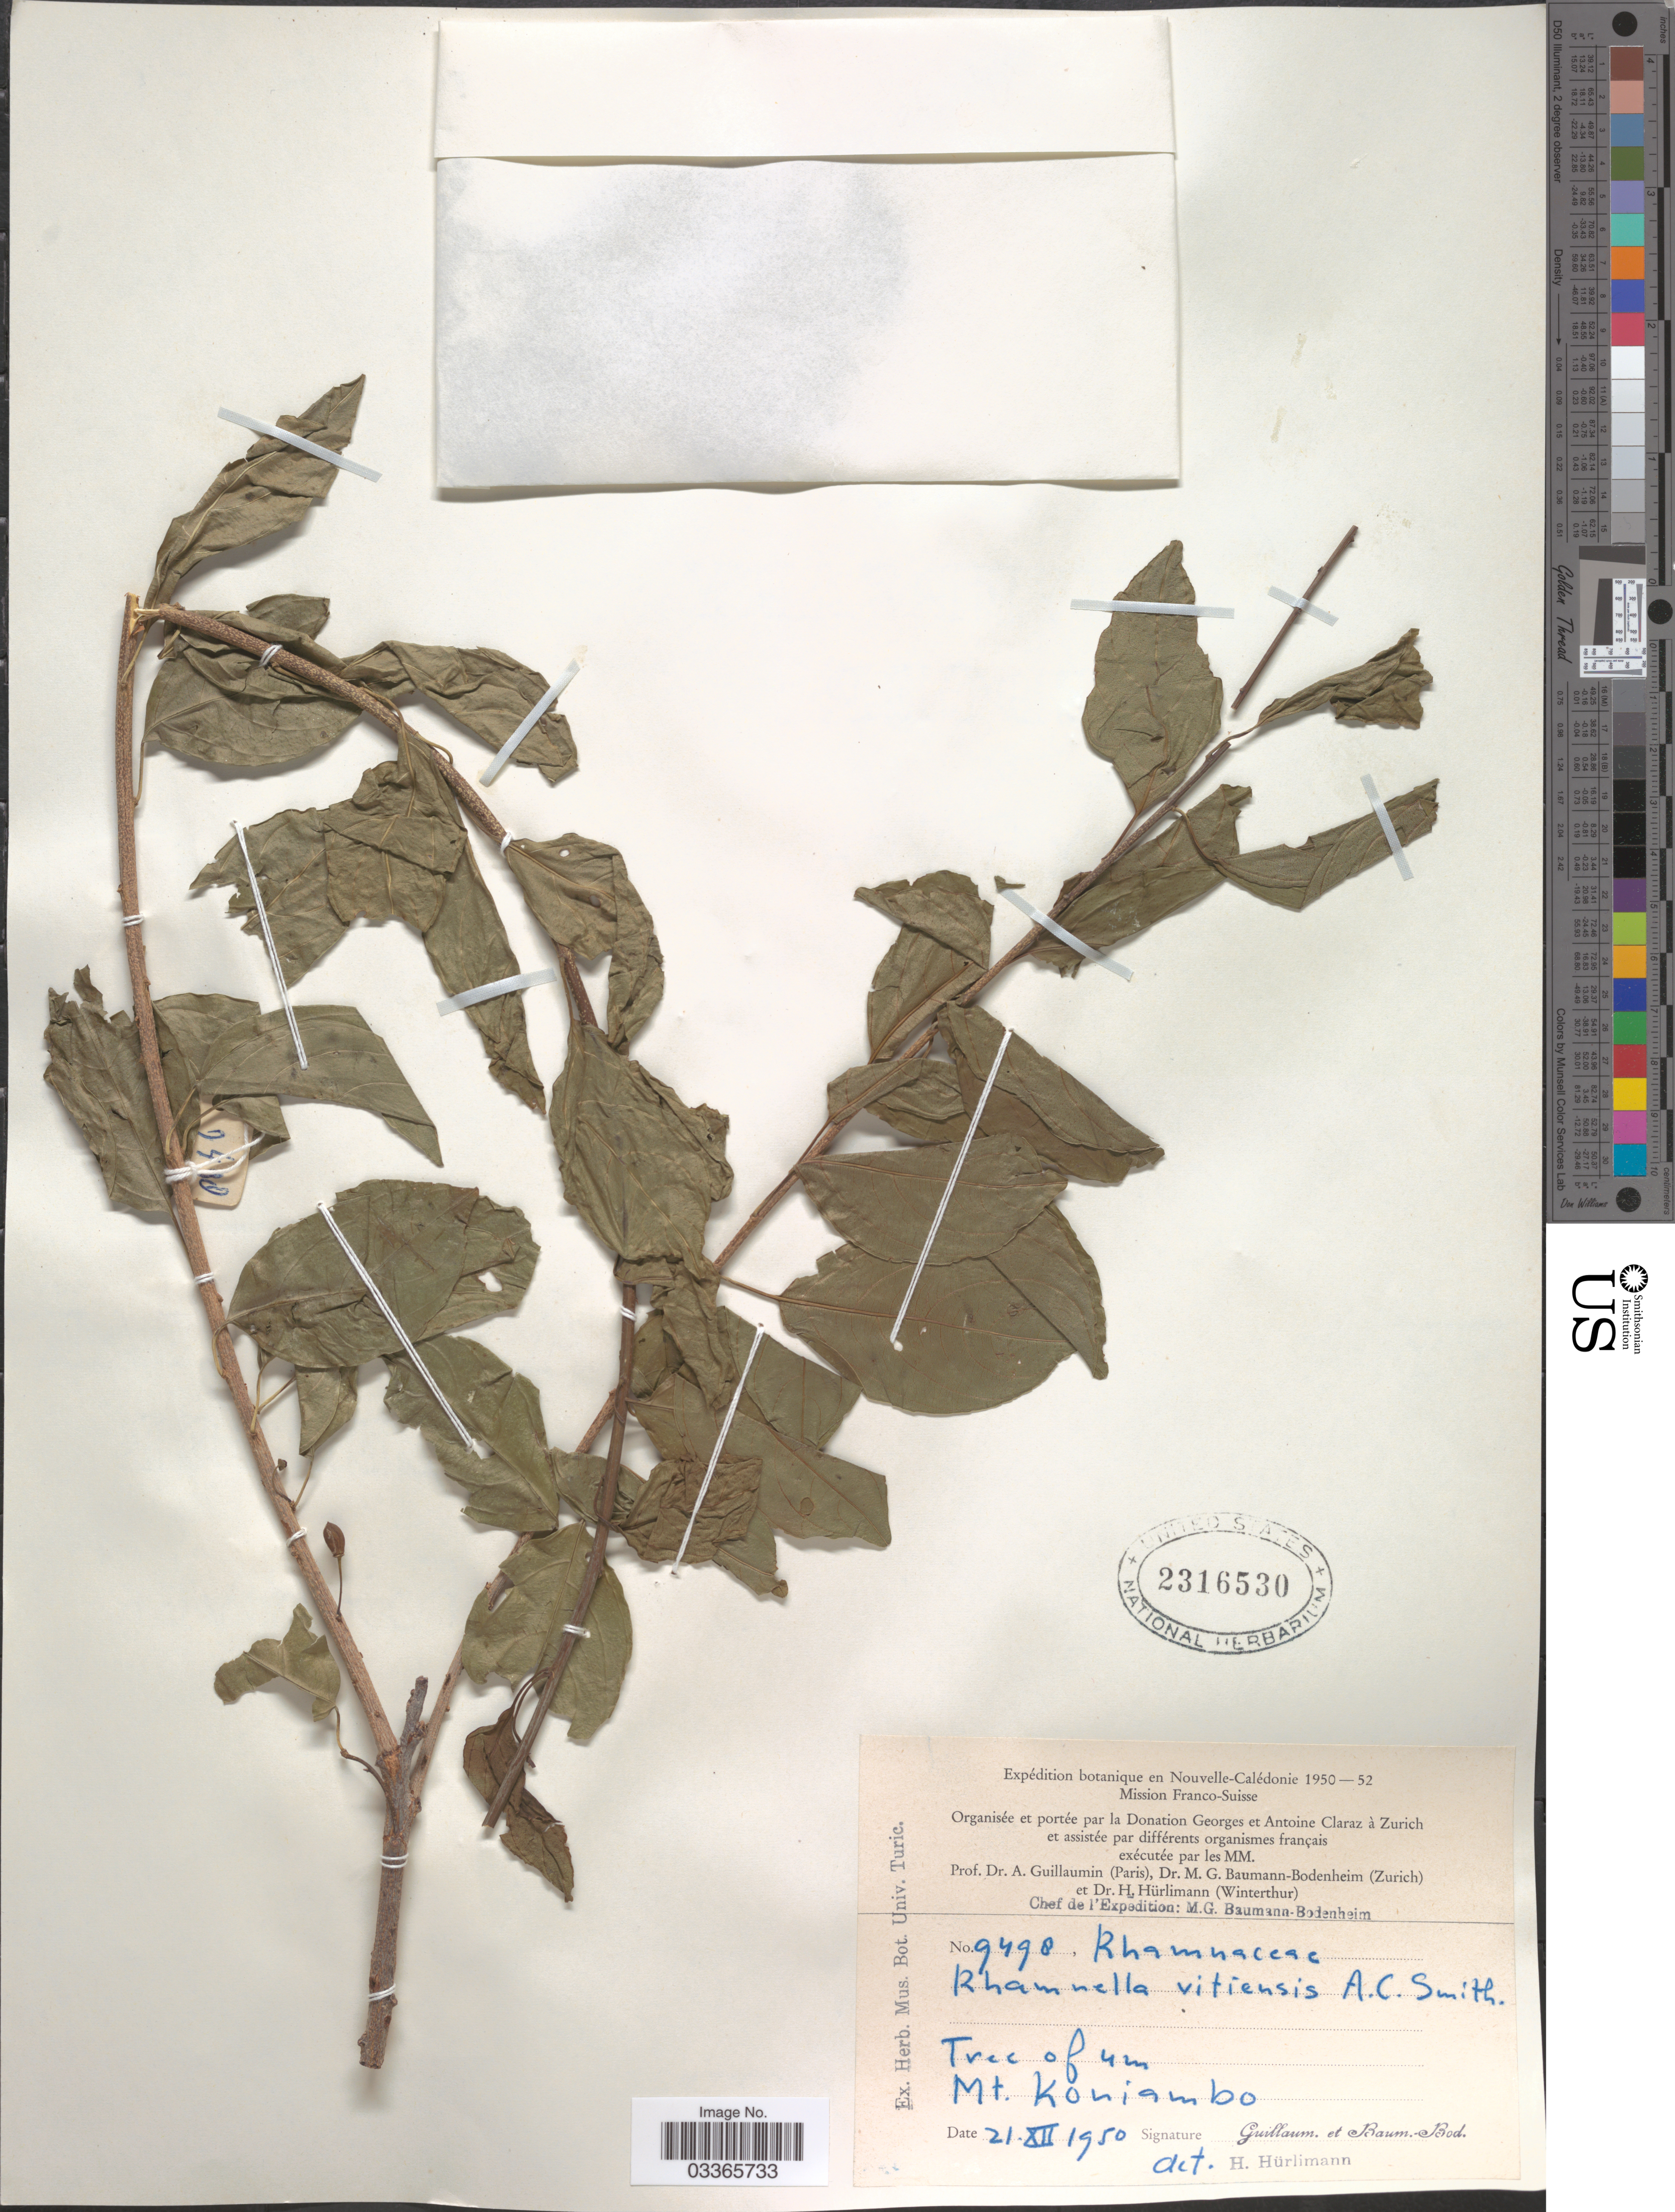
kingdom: Plantae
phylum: Tracheophyta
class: Magnoliopsida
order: Rosales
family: Rhamnaceae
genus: Rhamnella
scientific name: Rhamnella vitiensis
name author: (Benth.) A.C. Sm.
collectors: A. Guillaumin & M. G. Baumann-Bodenheim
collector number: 9498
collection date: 1950-12-21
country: New Caledonia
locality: Mt. Koniambo.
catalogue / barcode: US 2316530